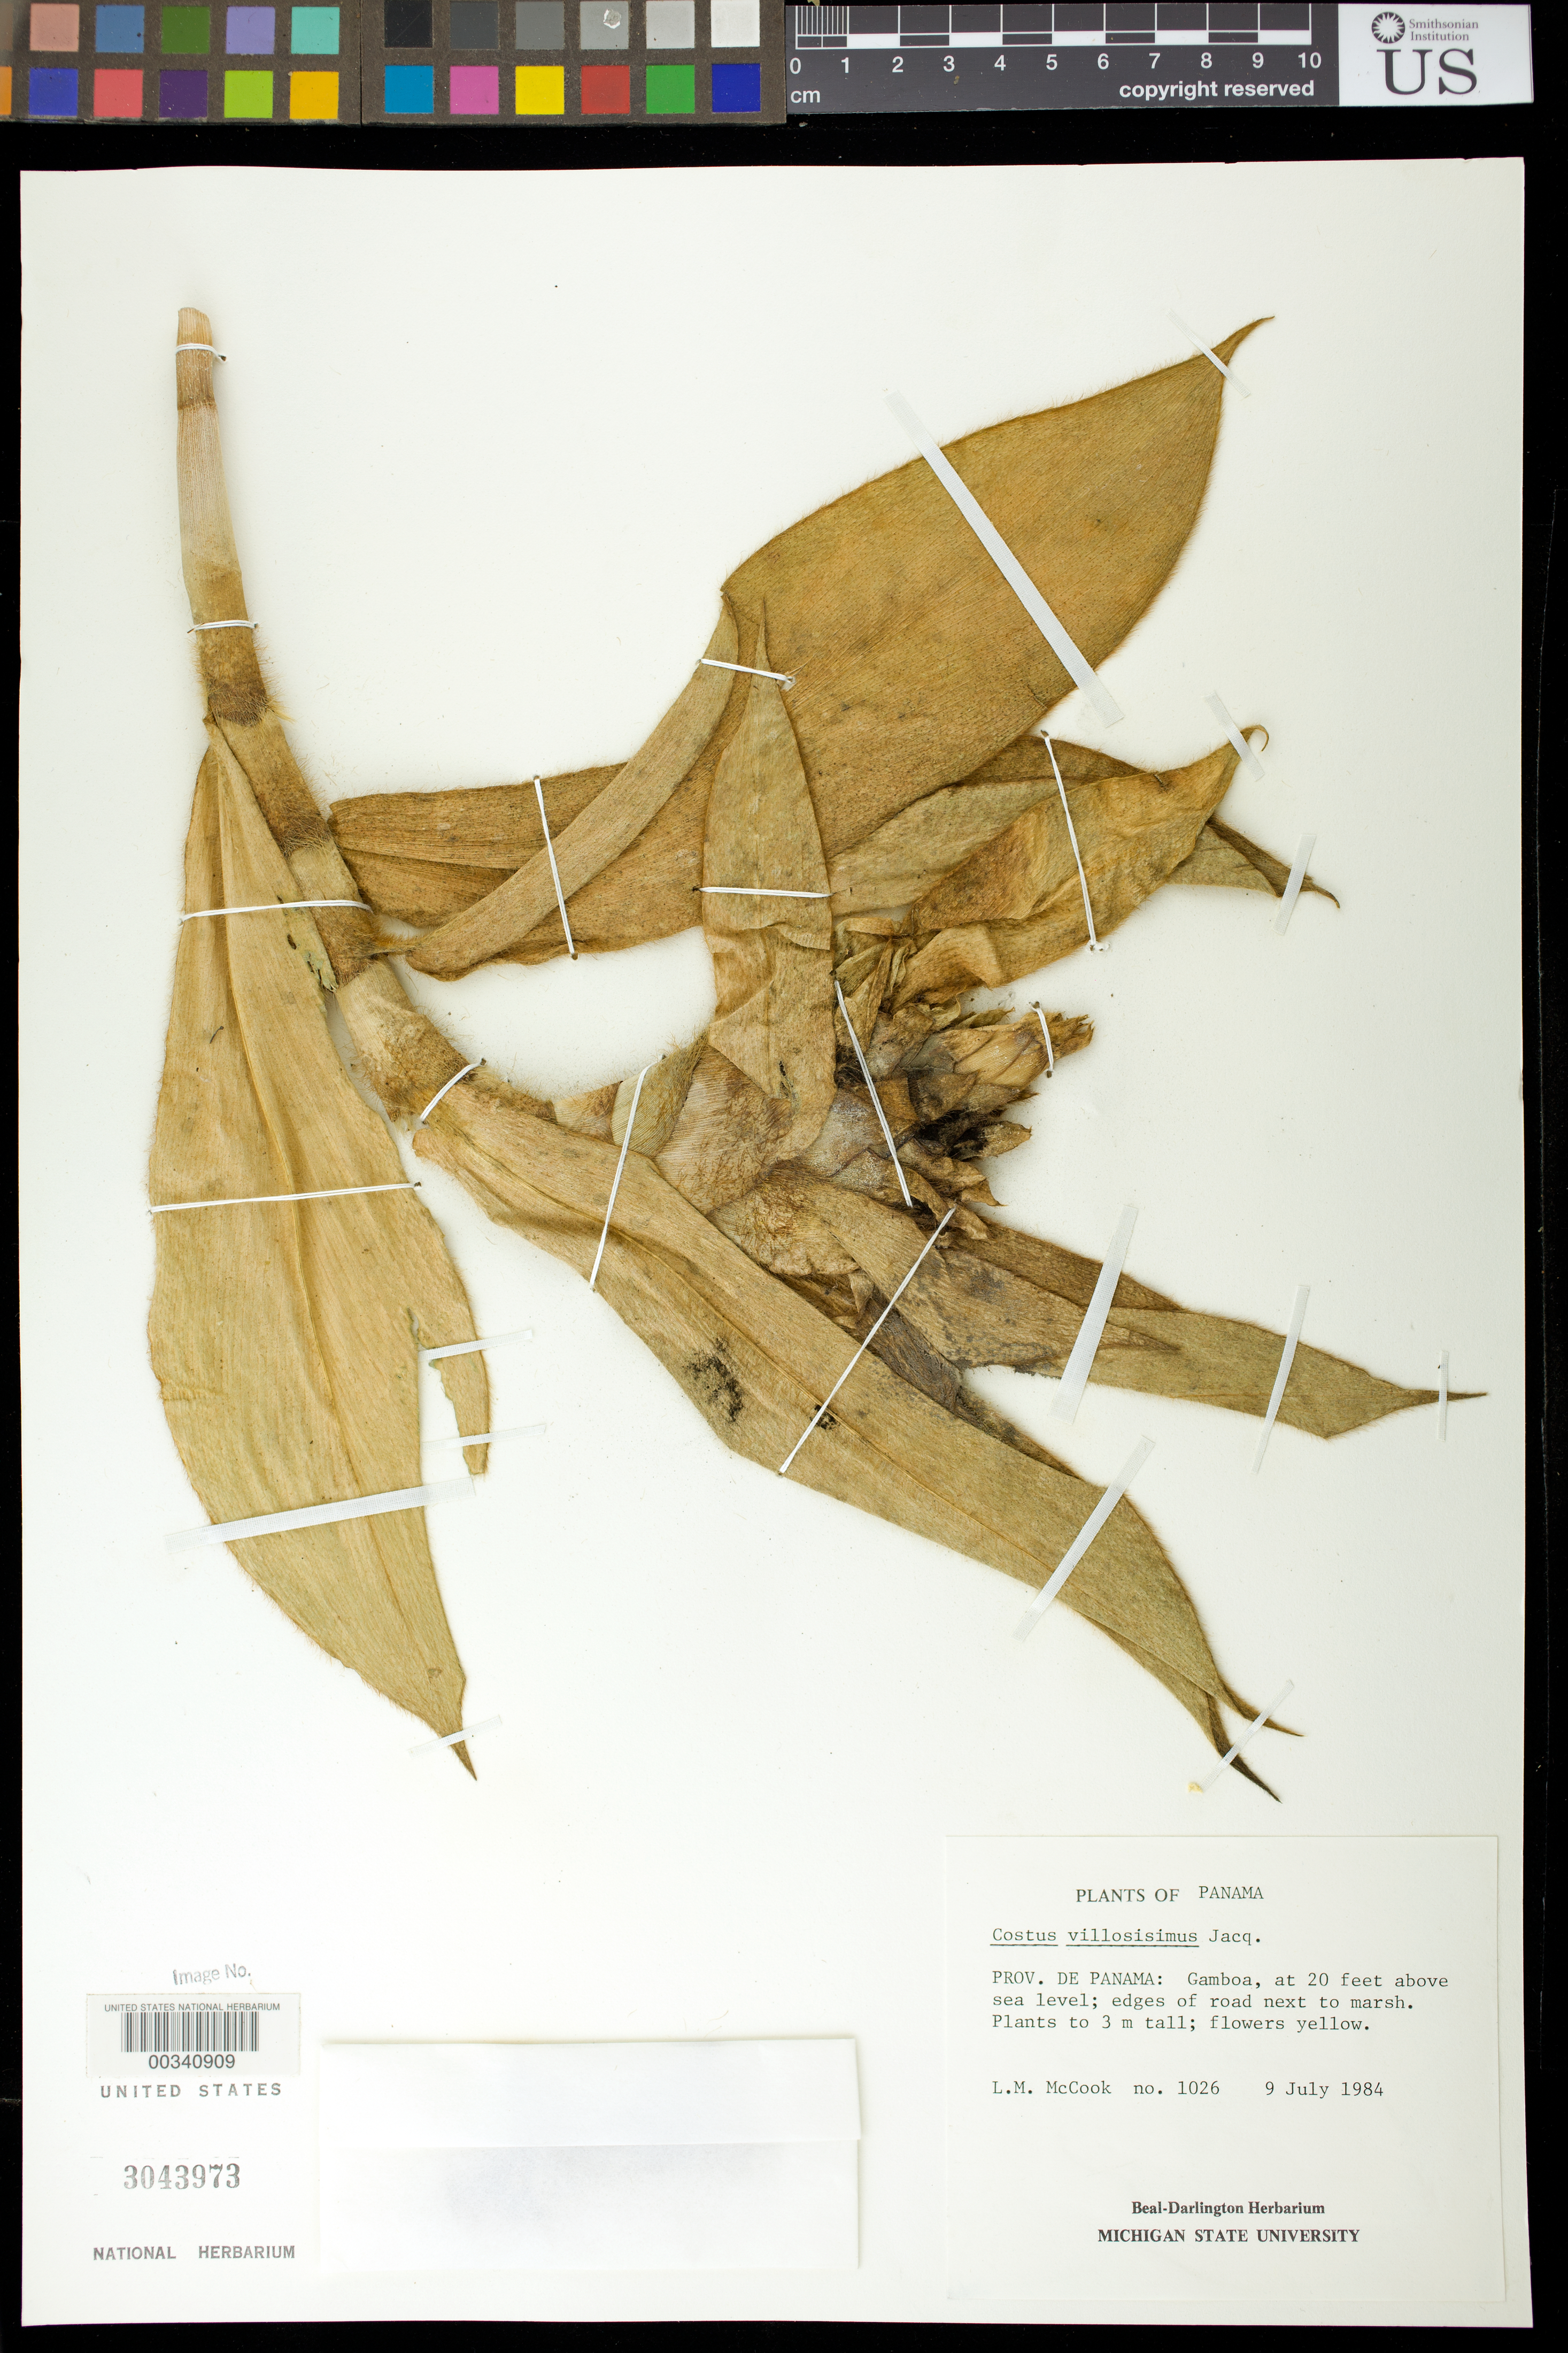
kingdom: Plantae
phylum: Tracheophyta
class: Liliopsida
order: Zingiberales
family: Costaceae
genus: Costus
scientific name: Costus villosissimus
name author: Jacq.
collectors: L. M. McCook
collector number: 1026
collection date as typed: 09 Jul 1984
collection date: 1984-07-09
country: Panama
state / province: Colón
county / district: Canal Zone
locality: Gamboa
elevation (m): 6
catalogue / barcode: US 3043973